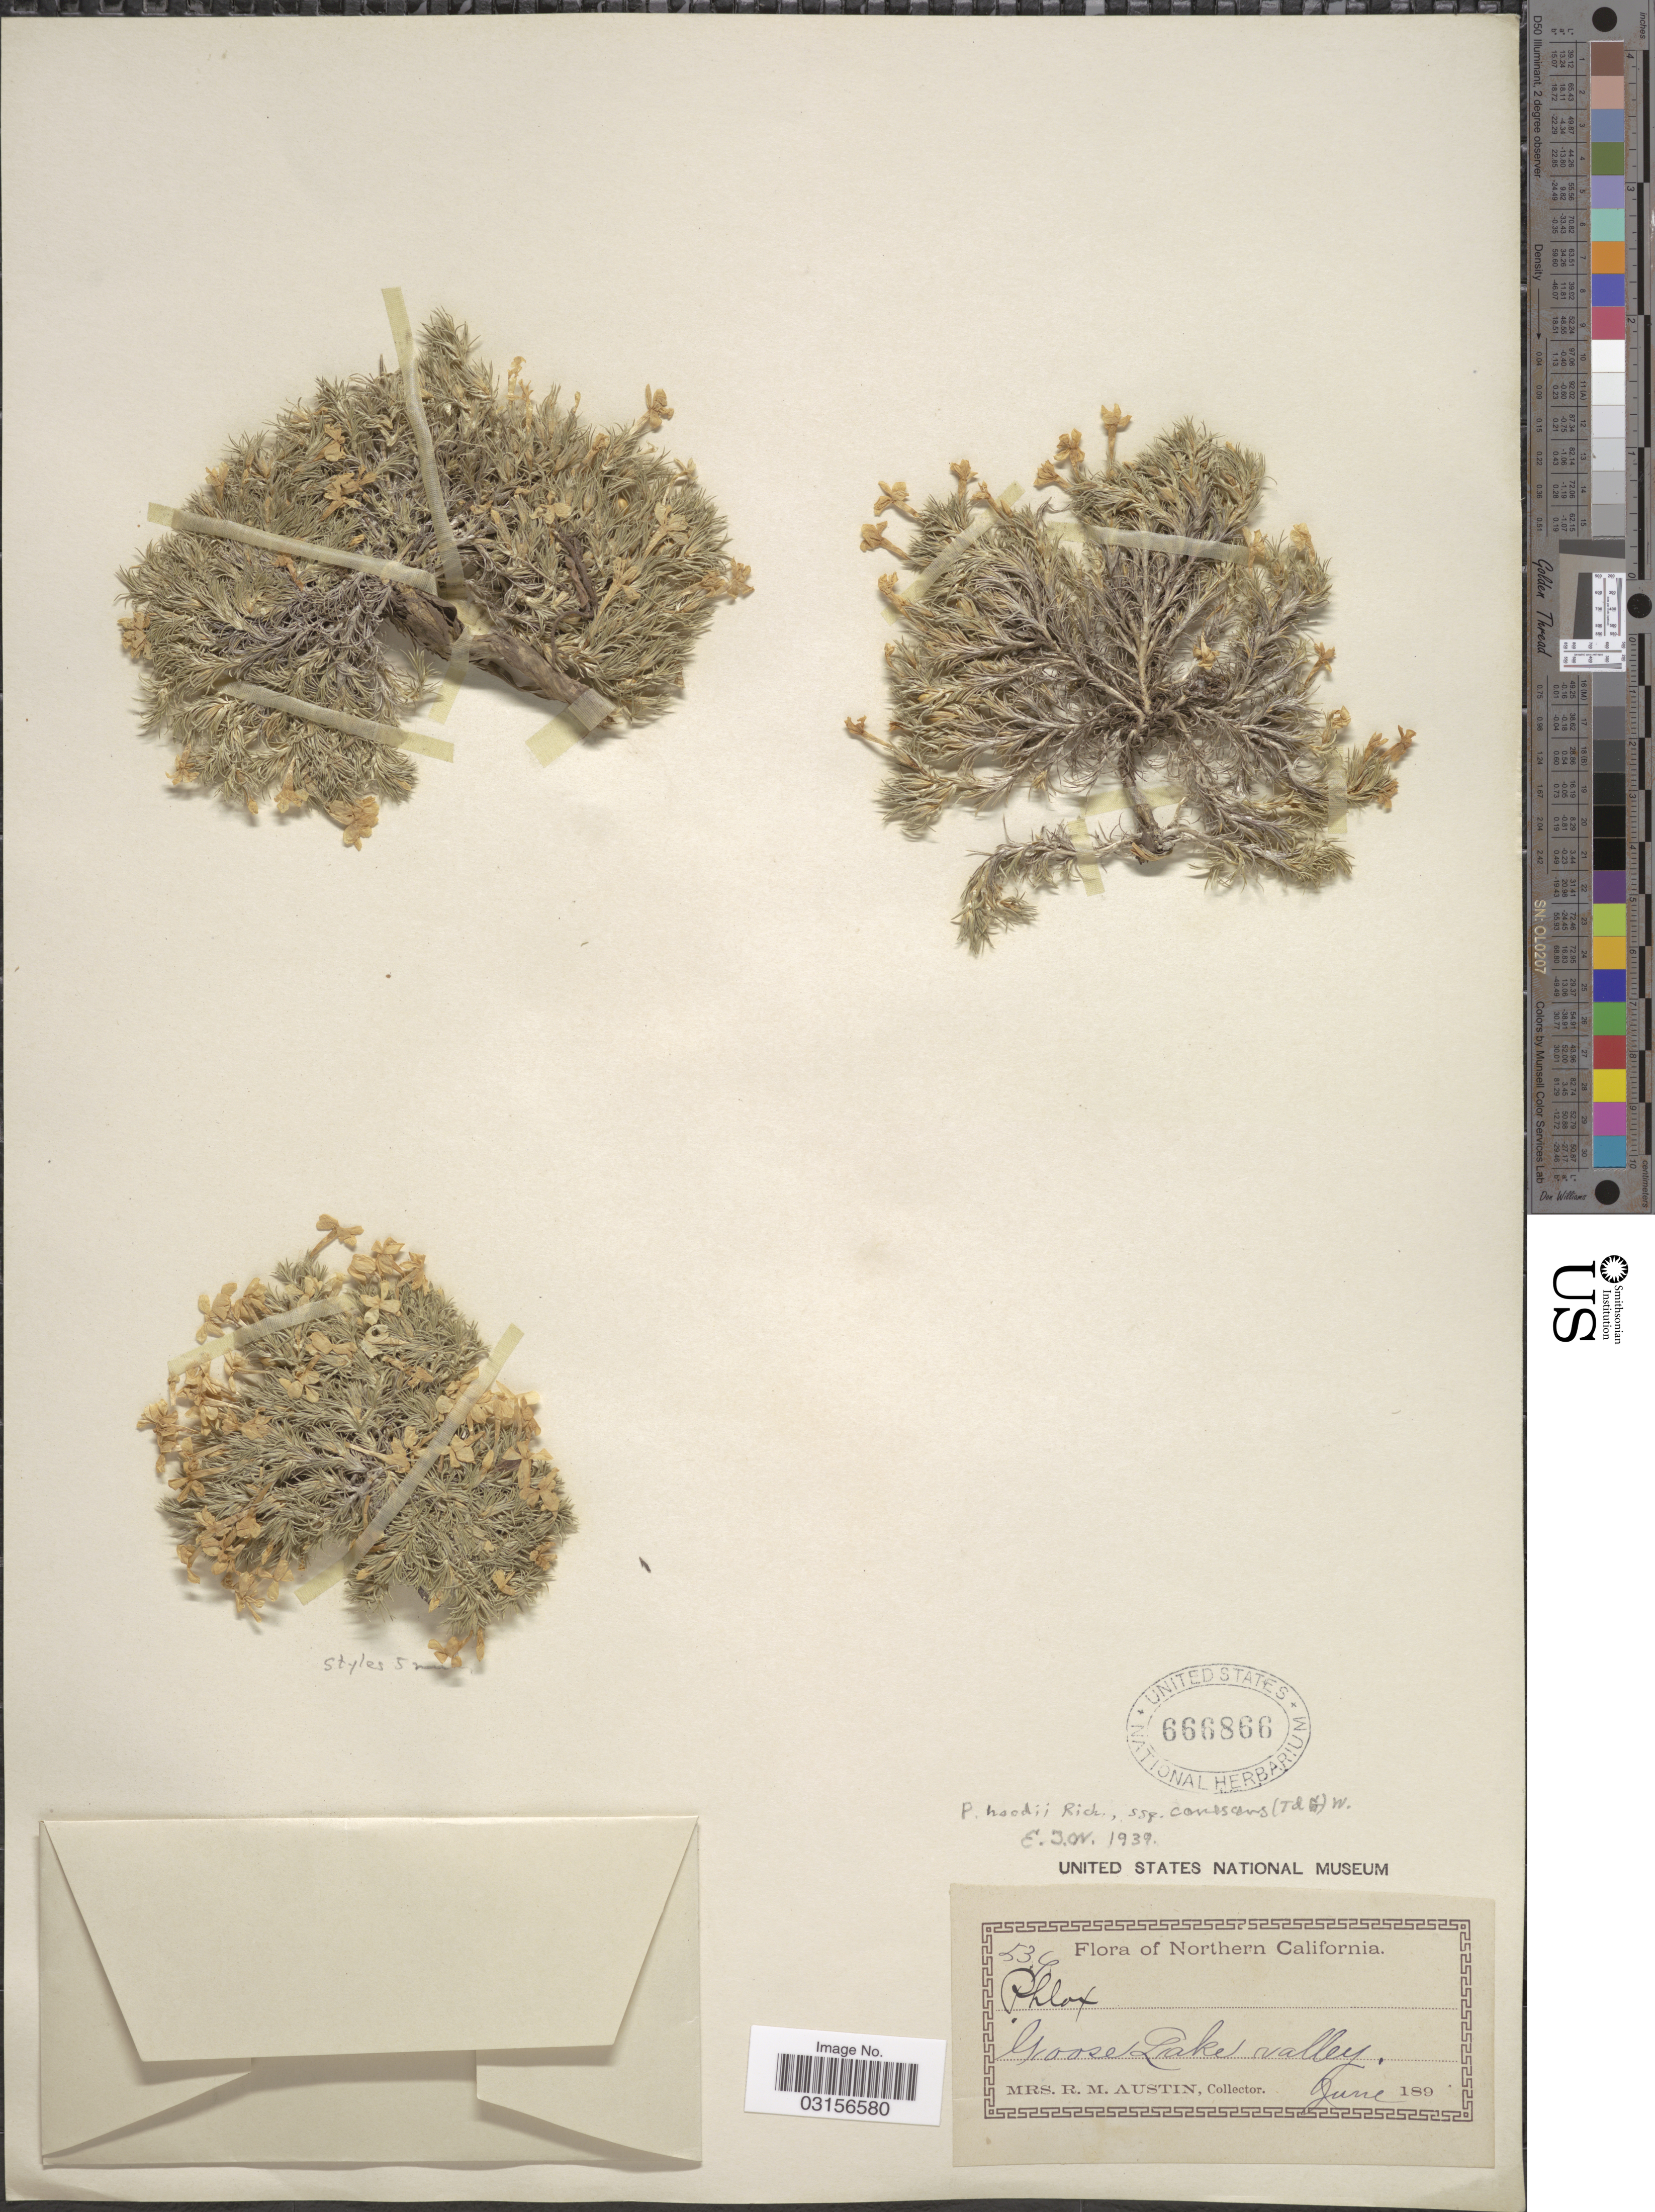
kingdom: Plantae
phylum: Tracheophyta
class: Magnoliopsida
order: Ericales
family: Polemoniaceae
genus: Phlox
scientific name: Phlox caespitosa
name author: Nutt.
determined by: Mayfield, M. H.; Ferguson, C. J.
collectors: R. Austin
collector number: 536*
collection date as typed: June 189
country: United States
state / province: California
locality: Northern California. Goose Lake valley.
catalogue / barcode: US 666866